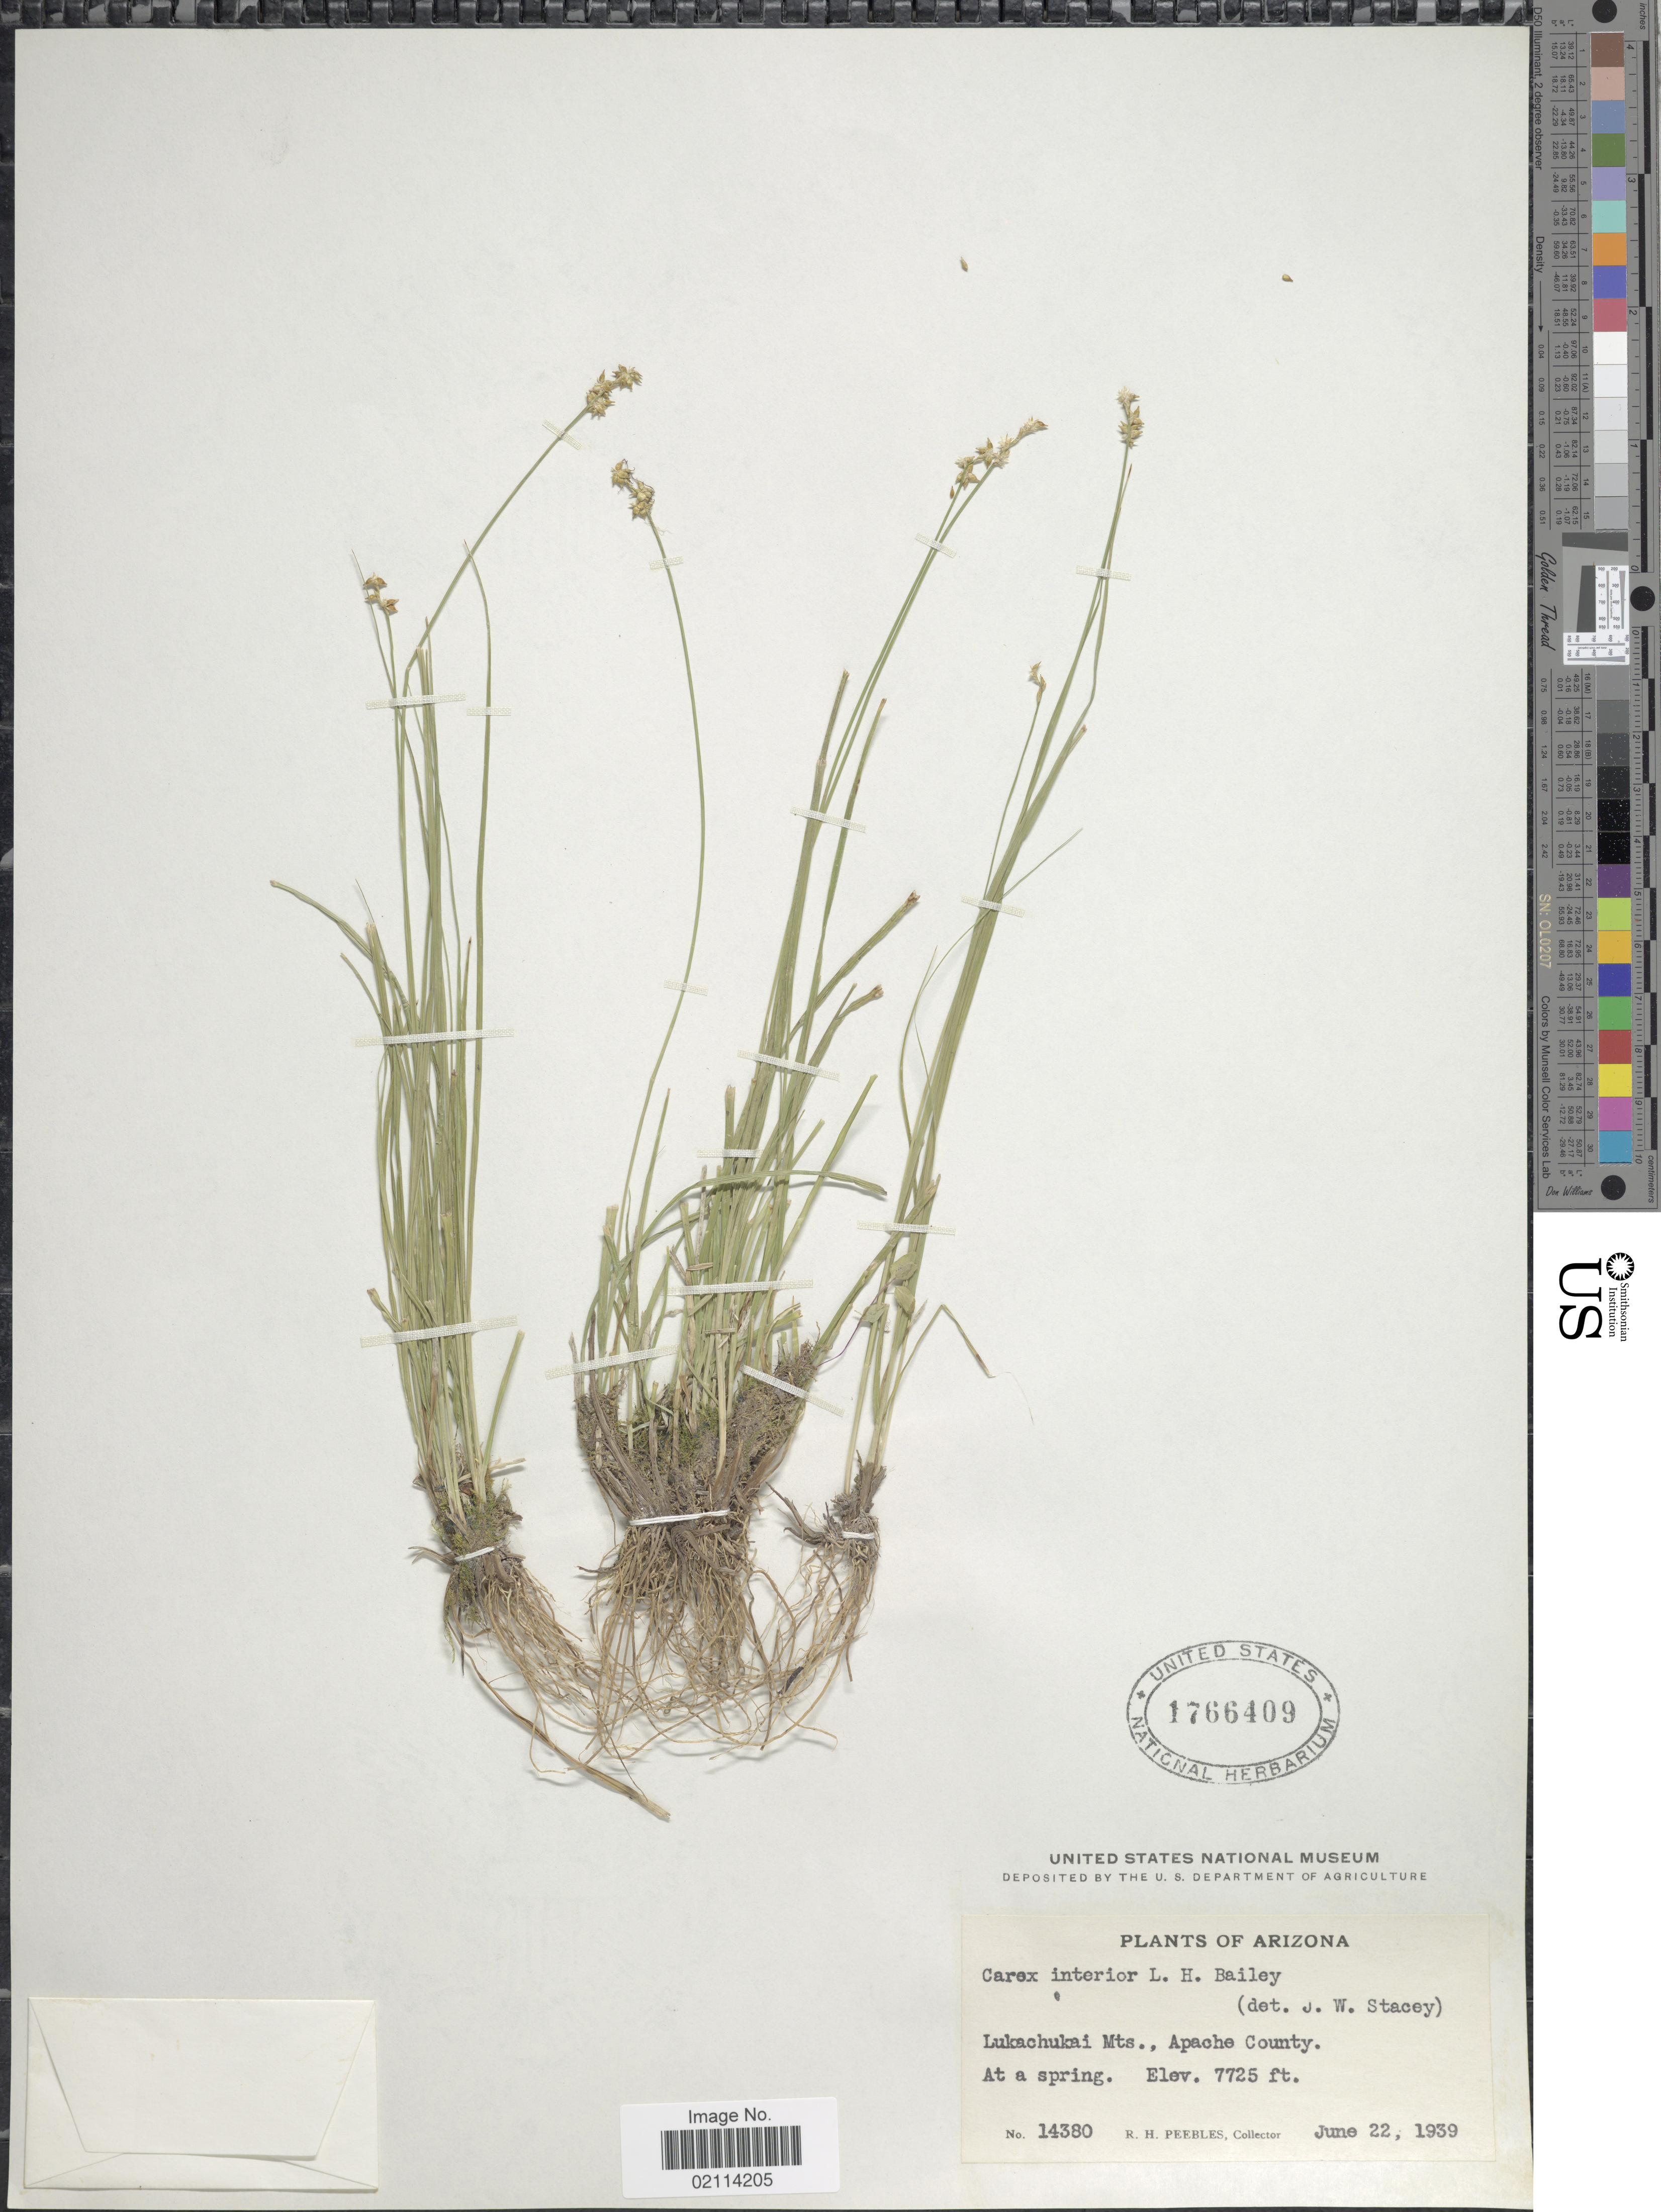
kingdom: Plantae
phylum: Tracheophyta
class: Liliopsida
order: Poales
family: Cyperaceae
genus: Carex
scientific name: Carex interior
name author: L.H. Bailey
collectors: R. H. Peebles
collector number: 14380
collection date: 1939-06-22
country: United States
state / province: Arizona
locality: Lukachukai Mts., Apache County, at a spring.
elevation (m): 2355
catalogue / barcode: US 1766409